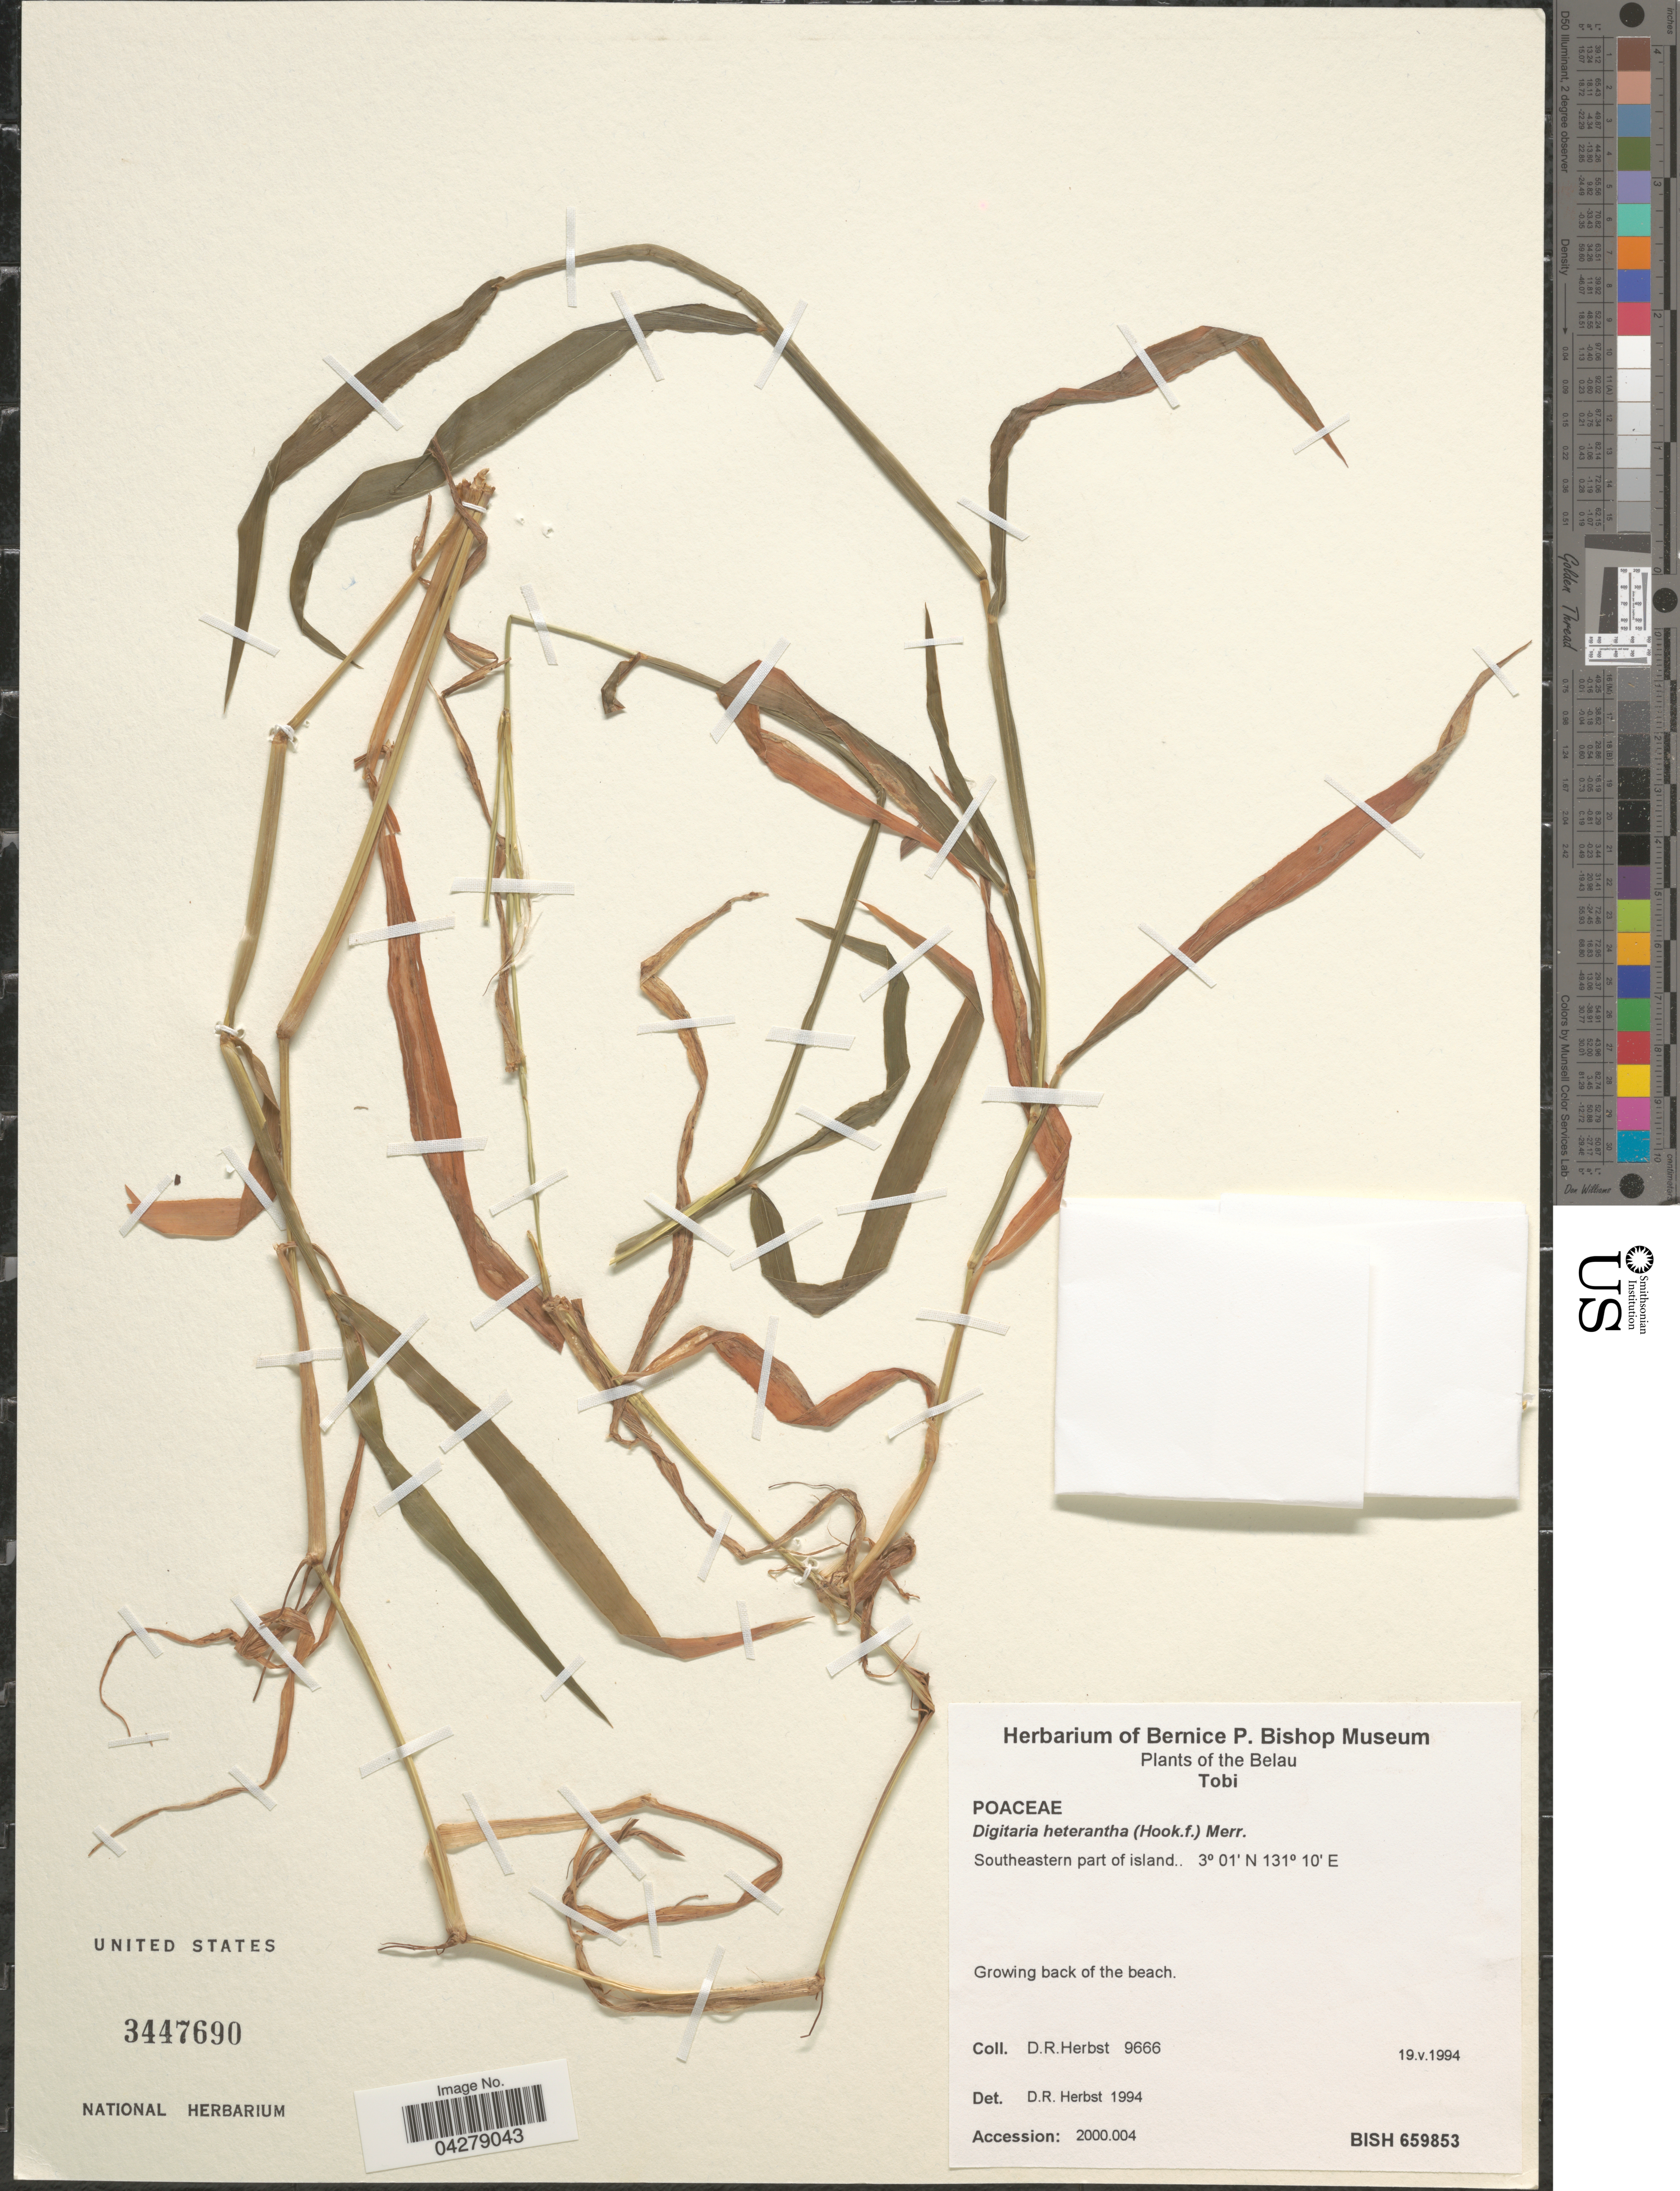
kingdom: Plantae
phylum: Tracheophyta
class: Liliopsida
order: Poales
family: Poaceae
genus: Digitaria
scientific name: Digitaria heterantha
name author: (Hook. f.) Merr.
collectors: D. R. Herbst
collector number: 9666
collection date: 1994-05-19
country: Palau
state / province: Belau Outliers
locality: Tobi. Southeastern part of island.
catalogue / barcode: US 3447690